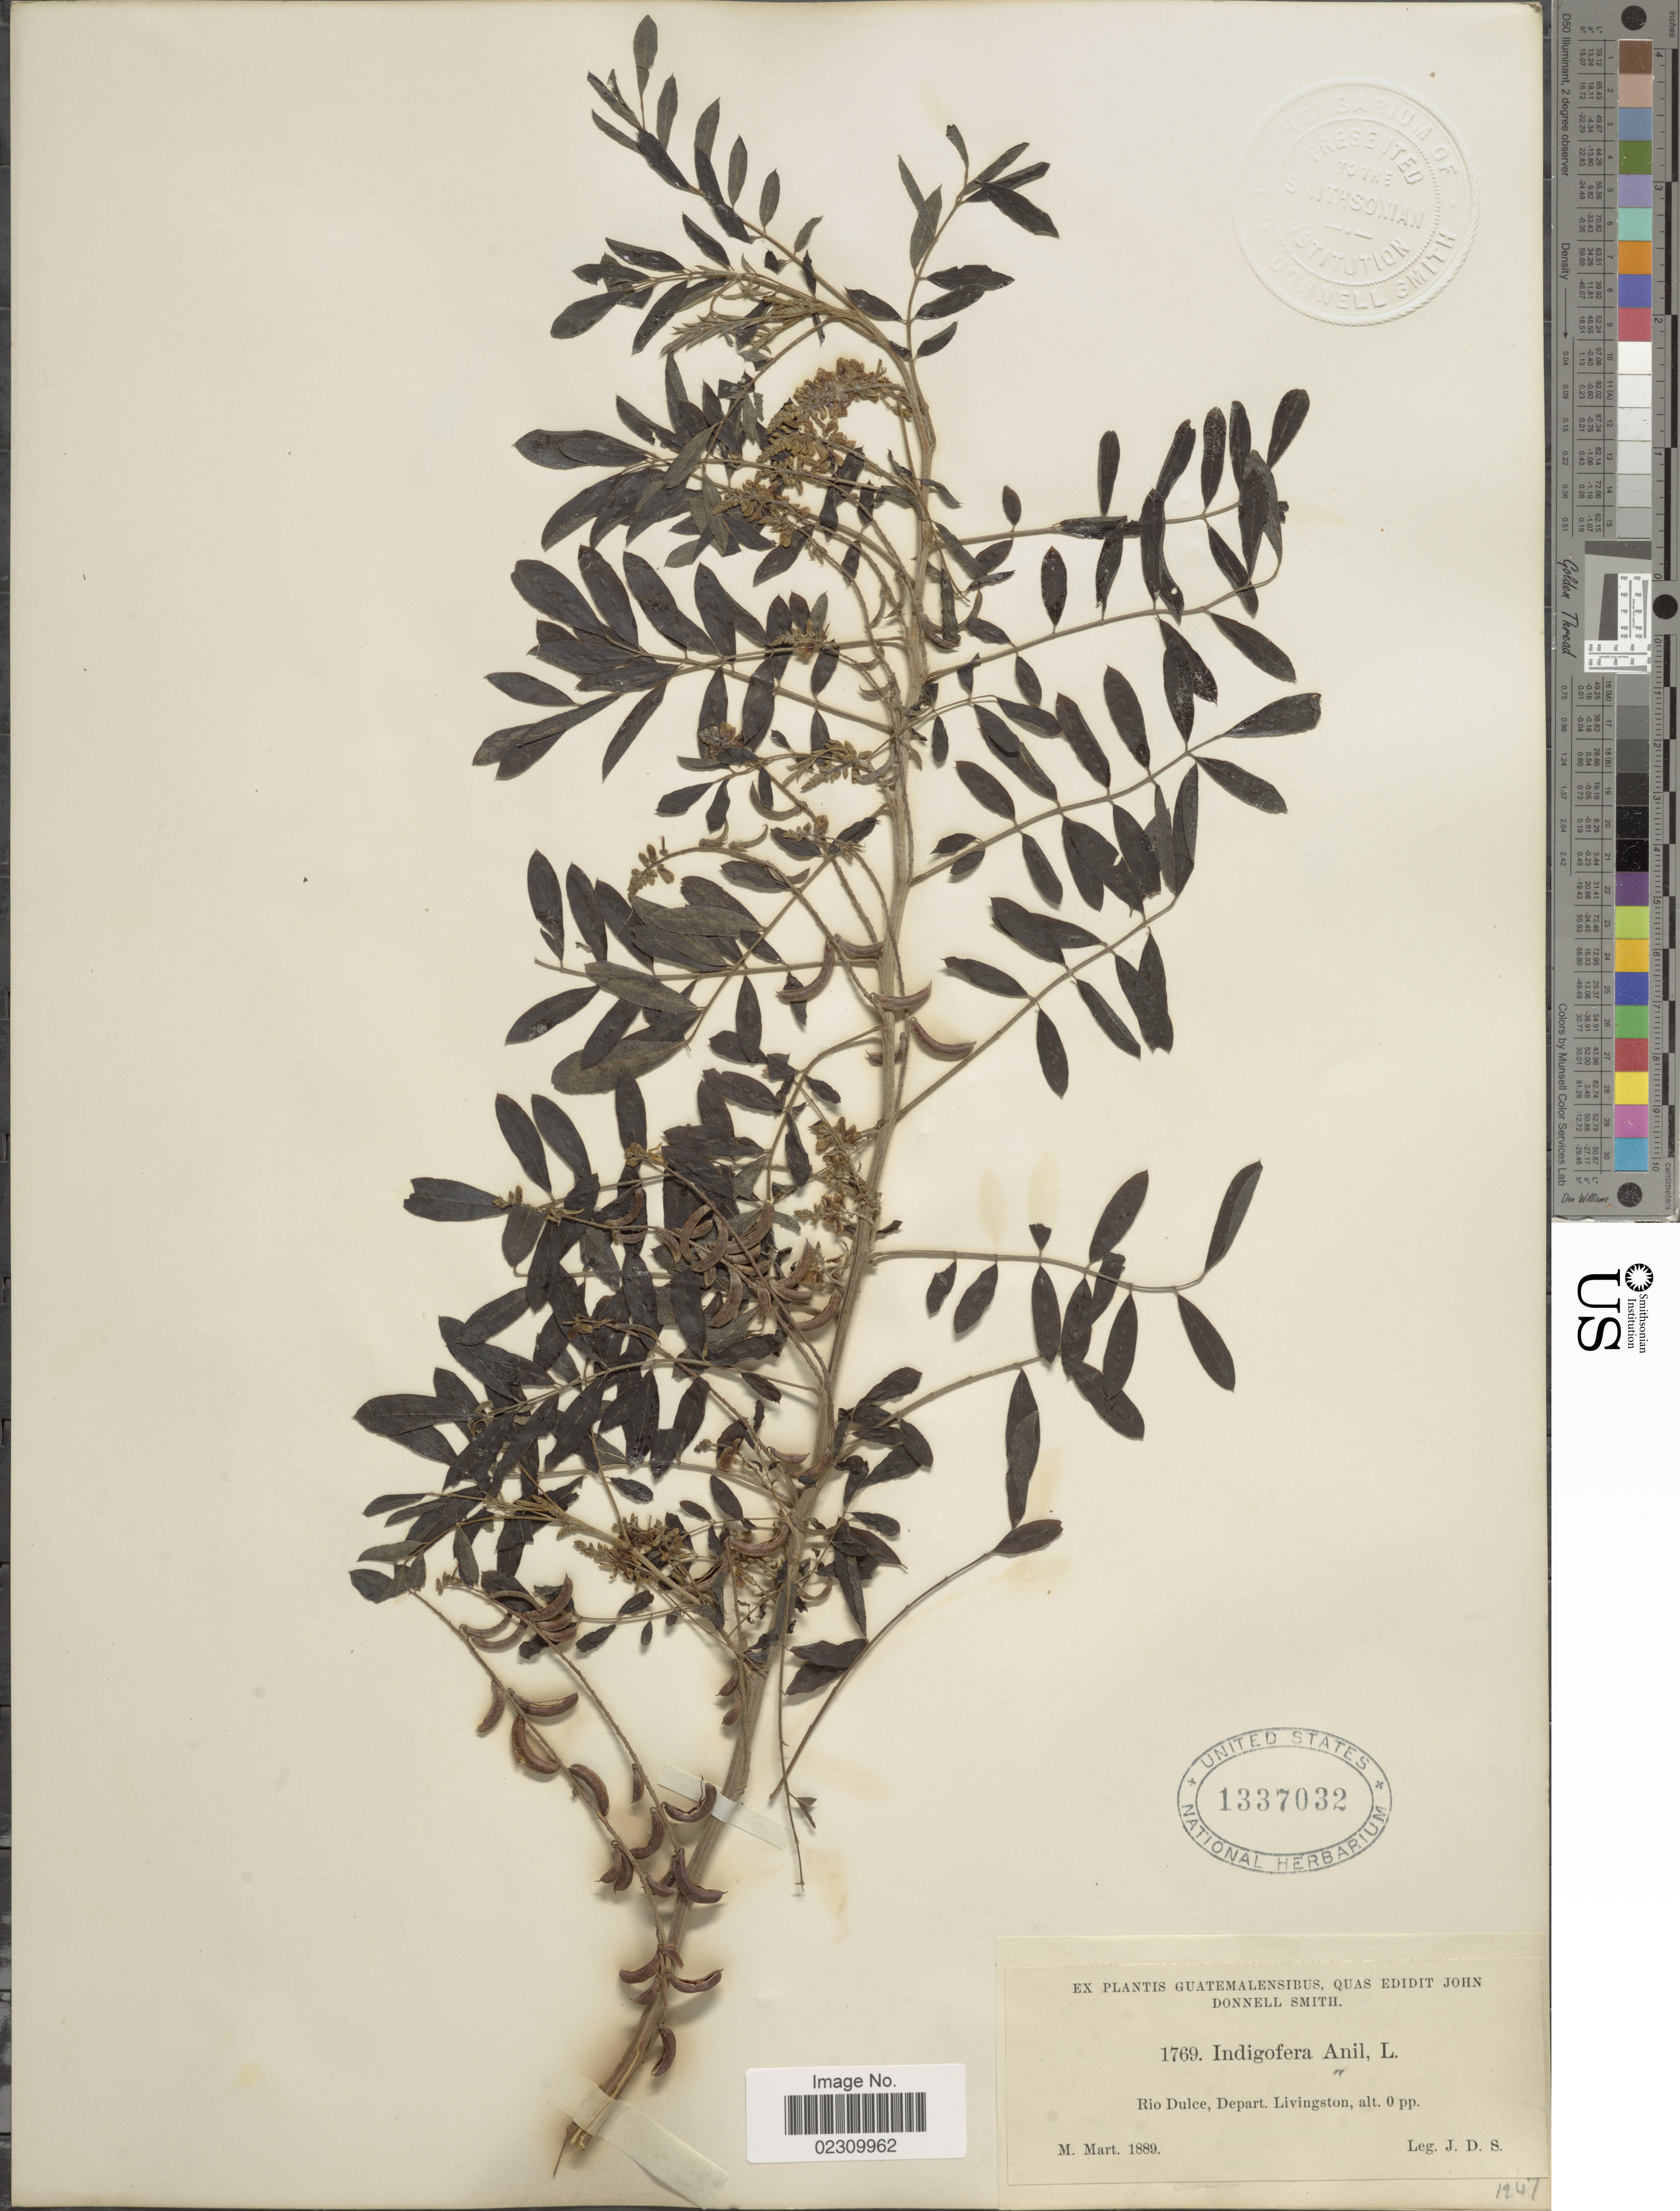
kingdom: Plantae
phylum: Tracheophyta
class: Magnoliopsida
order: Fabales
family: Fabaceae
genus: Indigofera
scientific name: Indigofera suffruticosa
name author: Mill.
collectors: J. Donnell Smith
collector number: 1769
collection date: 1889-03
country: Guatemala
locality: Rio Dulce, Depart. Livingston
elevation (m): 0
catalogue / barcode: US 1337032